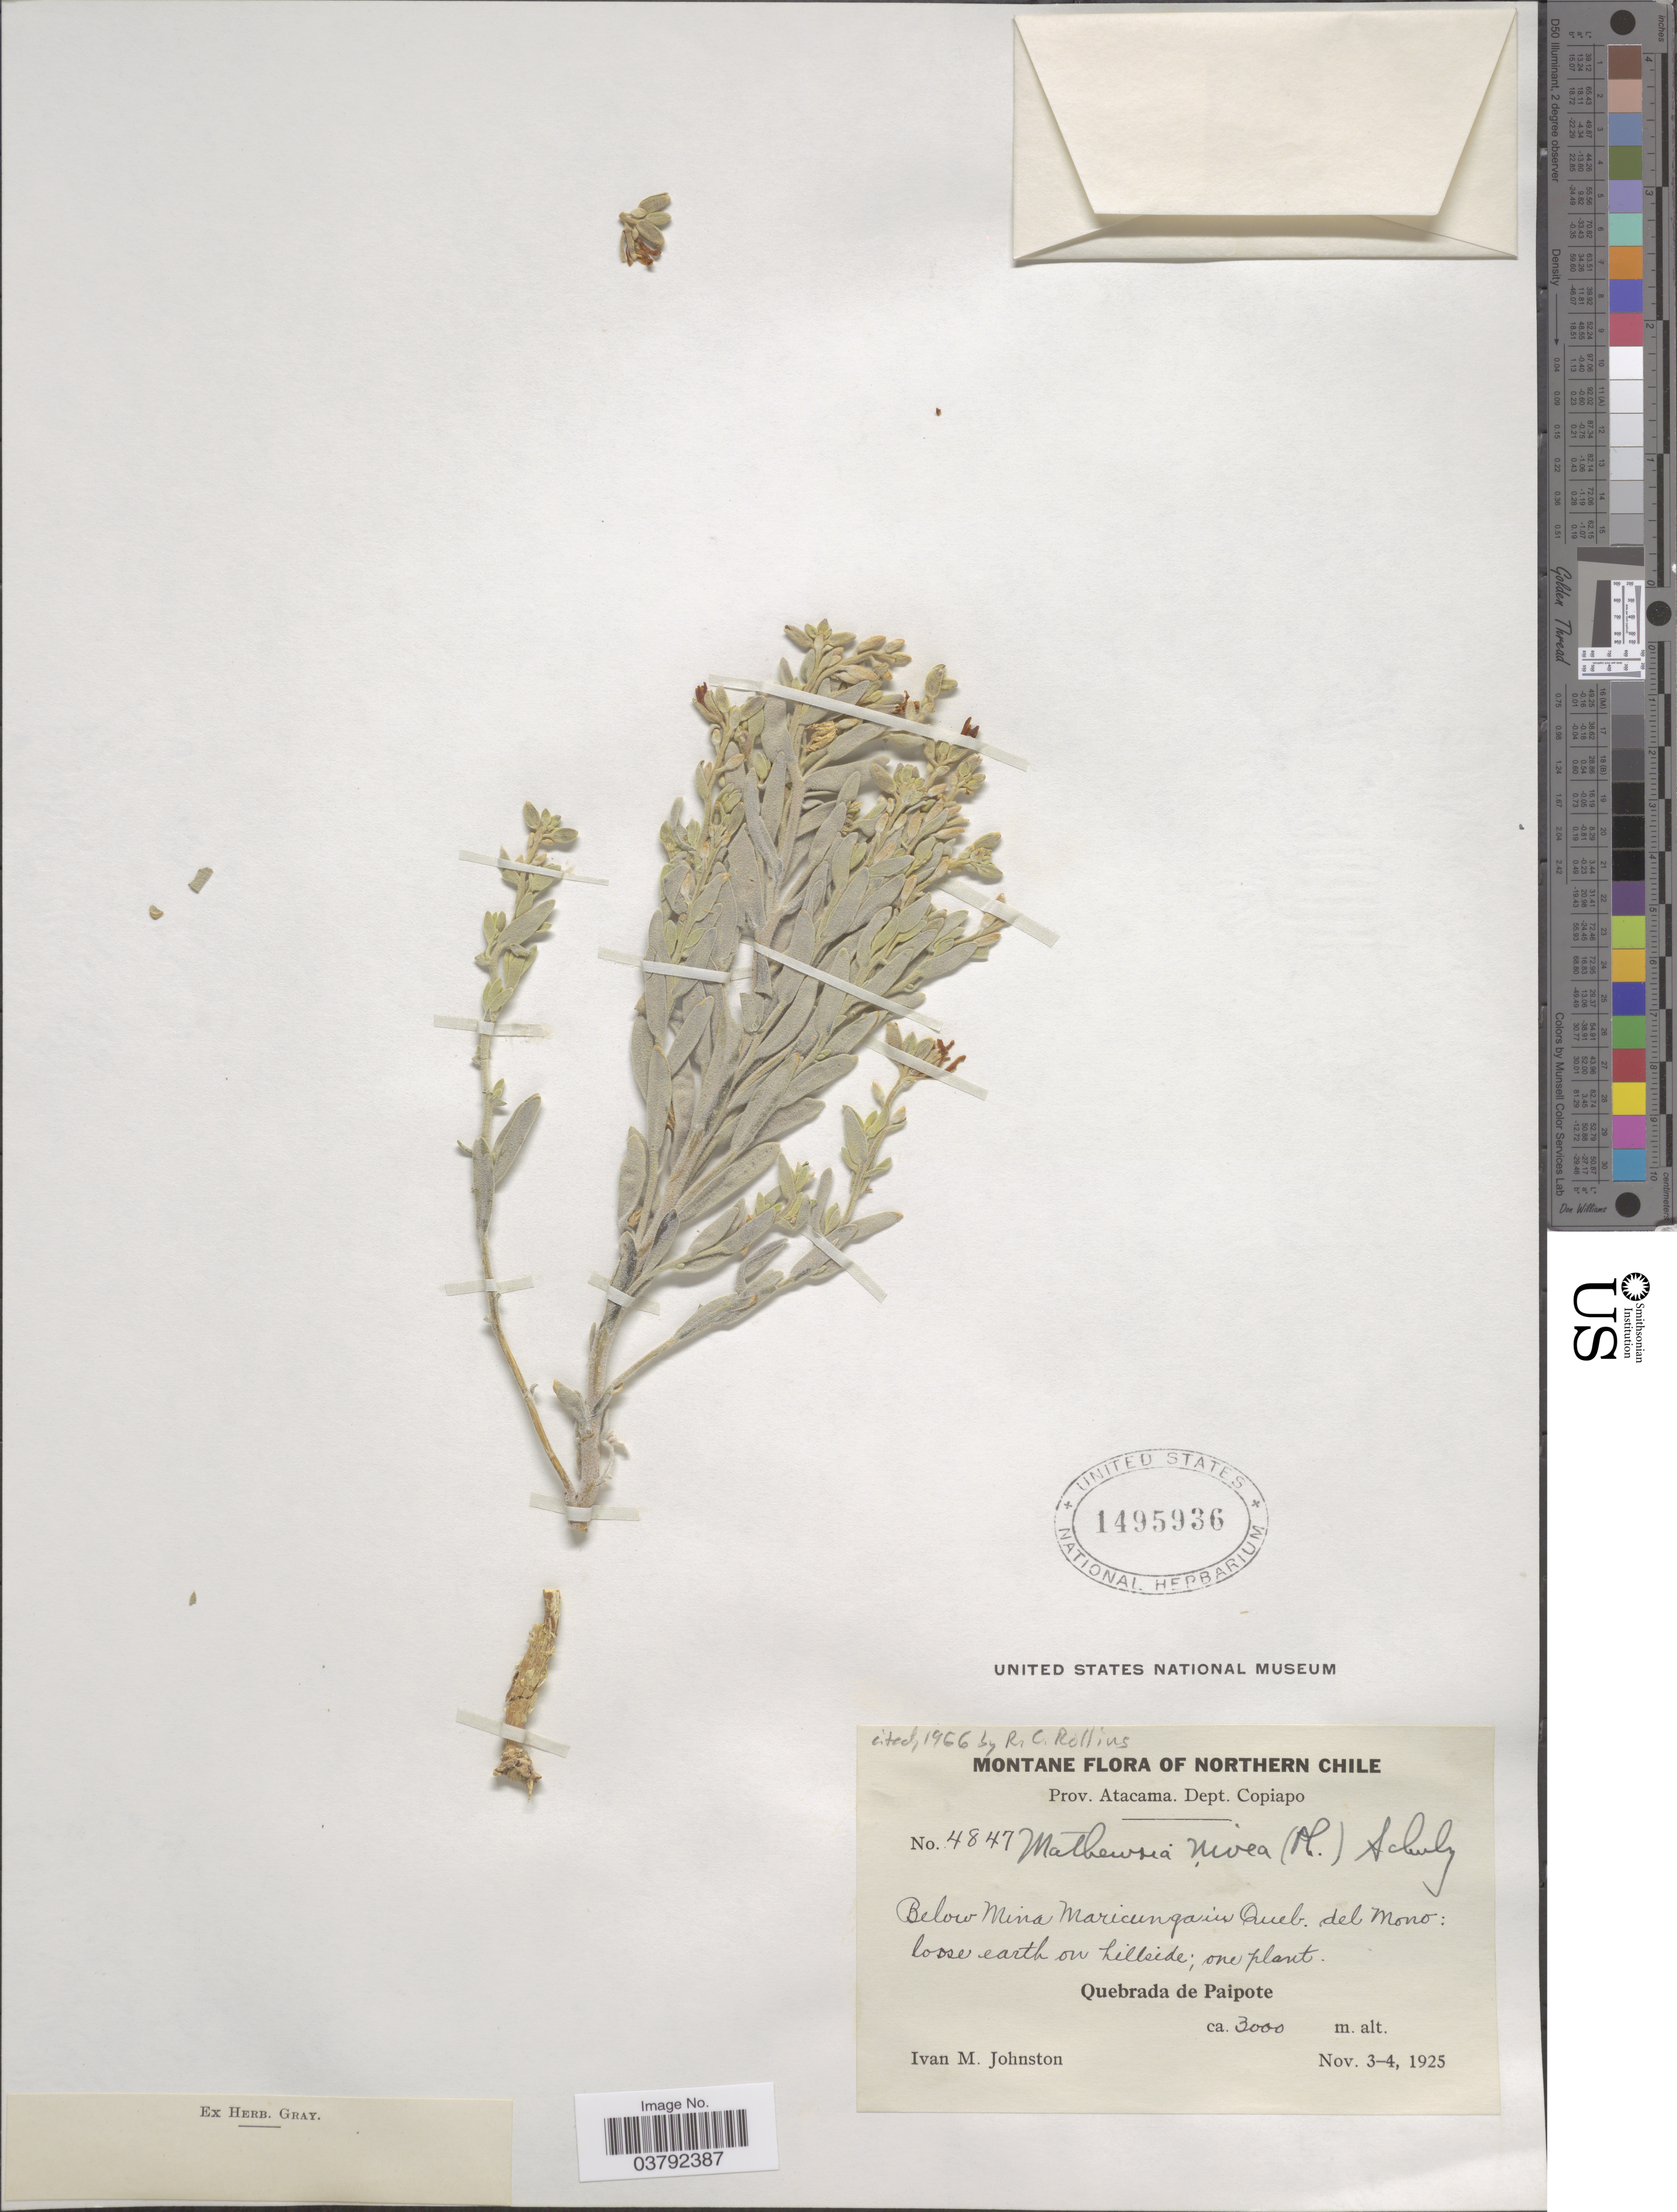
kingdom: Plantae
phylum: Tracheophyta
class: Magnoliopsida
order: Brassicales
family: Brassicaceae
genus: Mathewsia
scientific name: Mathewsia nivea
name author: (Phil.) O.E. Schulz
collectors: I.M. Johnston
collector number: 4847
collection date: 1925-11-03/1925-11-04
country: Chile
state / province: Atacama (III)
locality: Northern Chile. Prov. Atacama. Dept. Copiapo. Below Mina Maricunga in Queb. del Mono. Quebrada de Paipote.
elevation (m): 3000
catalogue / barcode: US 1495936